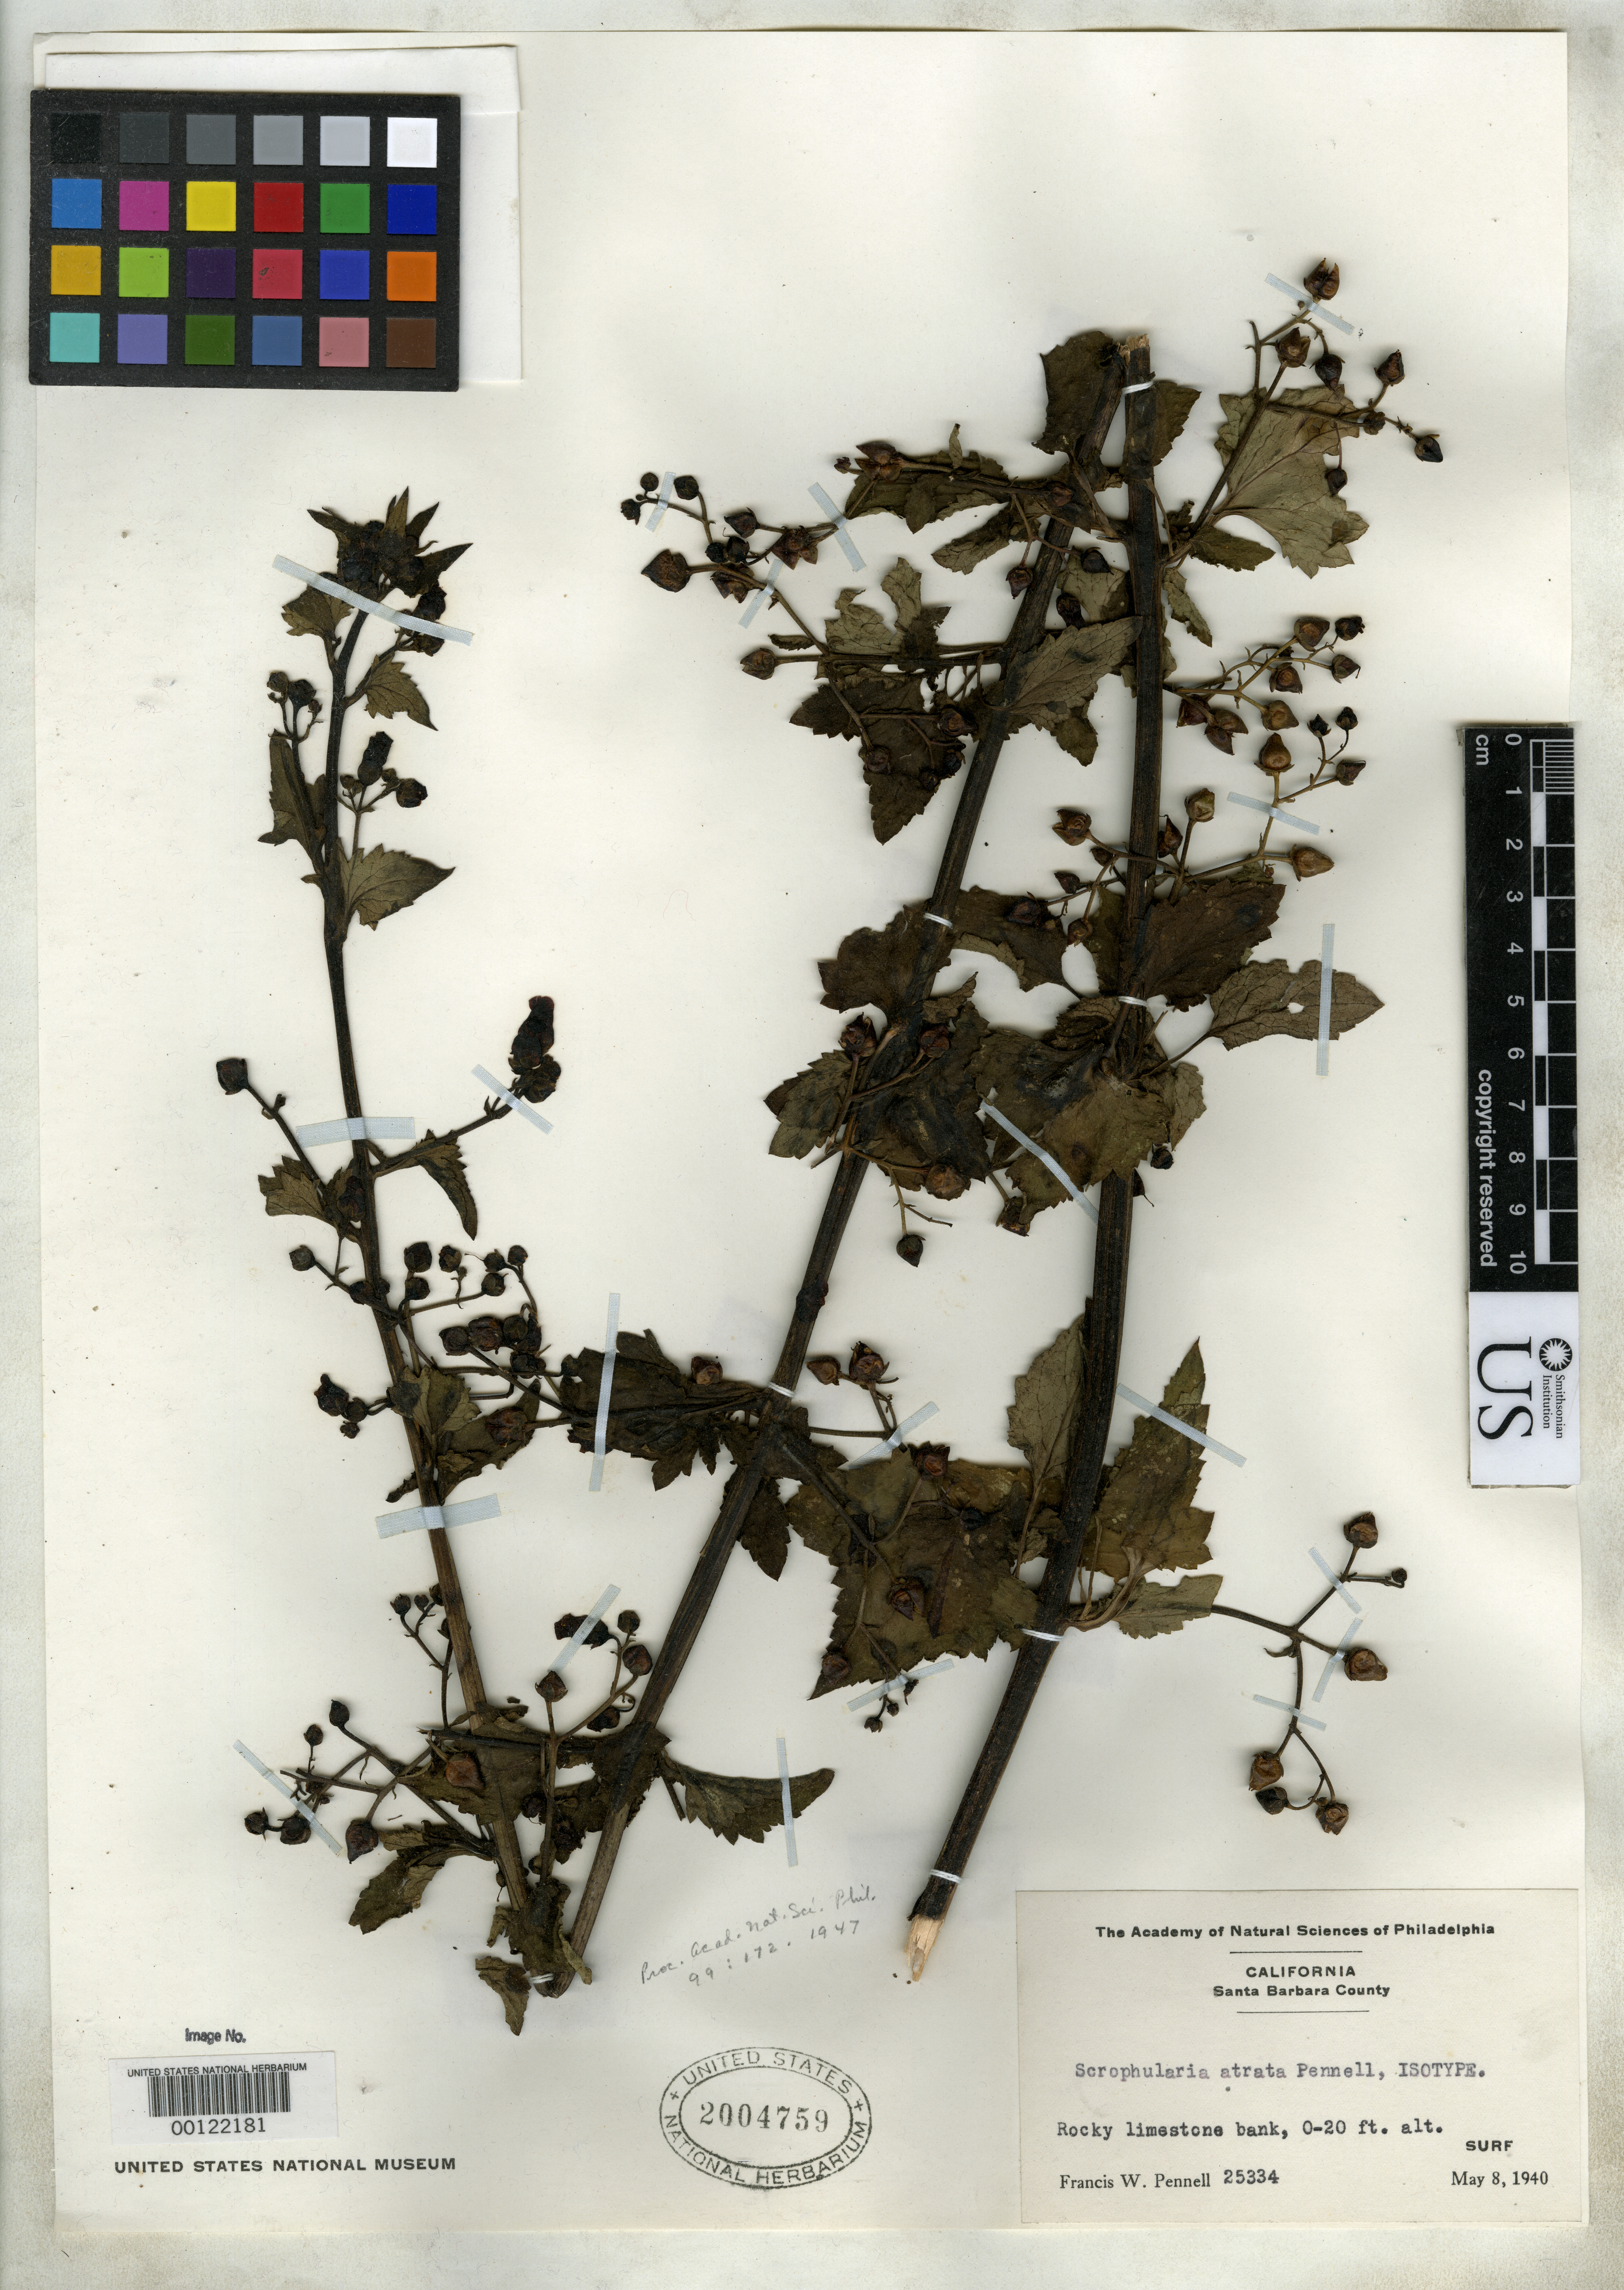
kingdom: Plantae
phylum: Tracheophyta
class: Magnoliopsida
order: Lamiales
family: Scrophulariaceae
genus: Scrophularia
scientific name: Scrophularia atrata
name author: Pennell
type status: Isotype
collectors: F. W. Pennell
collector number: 25334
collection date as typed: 08 May 1940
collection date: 1940-05-08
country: United States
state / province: California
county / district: Santa Barbara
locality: Surf.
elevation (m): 0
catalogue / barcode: US 2004759